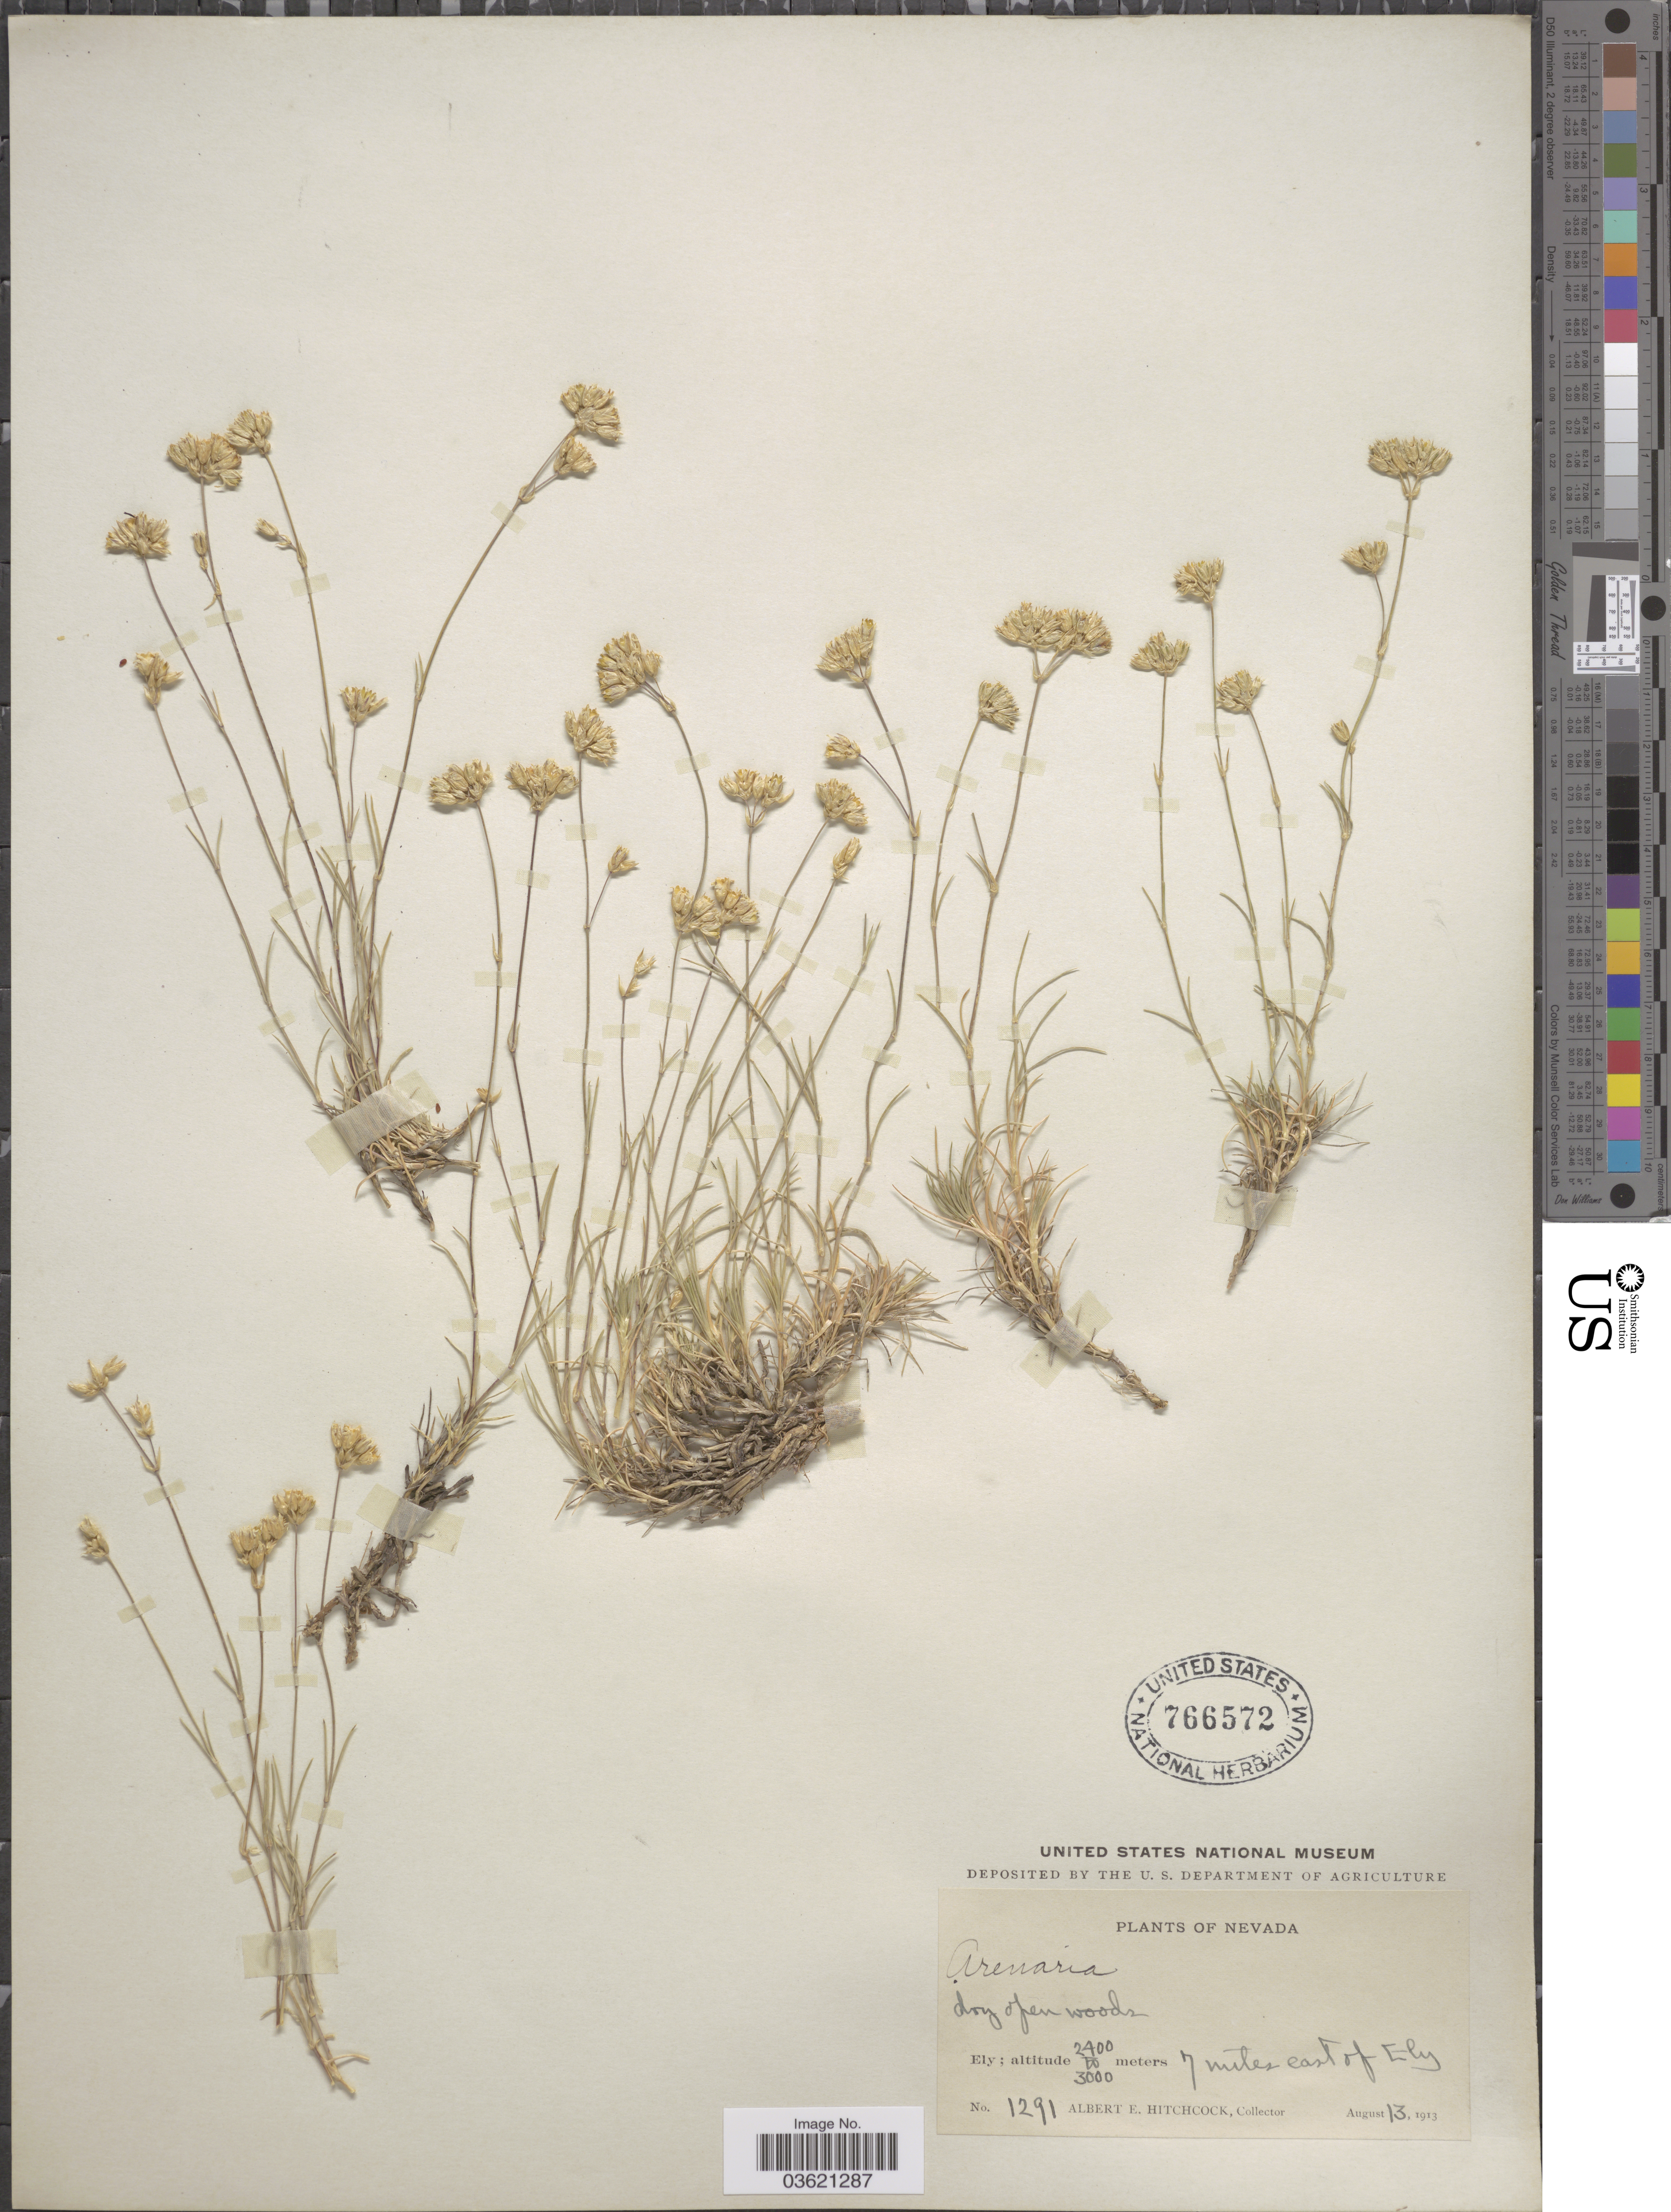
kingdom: Plantae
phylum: Tracheophyta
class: Magnoliopsida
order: Caryophyllales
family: Caryophyllaceae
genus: Eremogone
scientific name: Eremogone congesta var. simulans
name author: (Maguire) R.L. Hartm. & Rabeler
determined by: Strong, Mark T., (BOT), Smithsonian Institution - National Museum of Natural History (UNITED STATES)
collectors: A. Hitchcock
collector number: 1291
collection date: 1913-08-13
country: United States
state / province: Nevada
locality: Ely. 7 miles east of Ely.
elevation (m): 2400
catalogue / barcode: US 766572